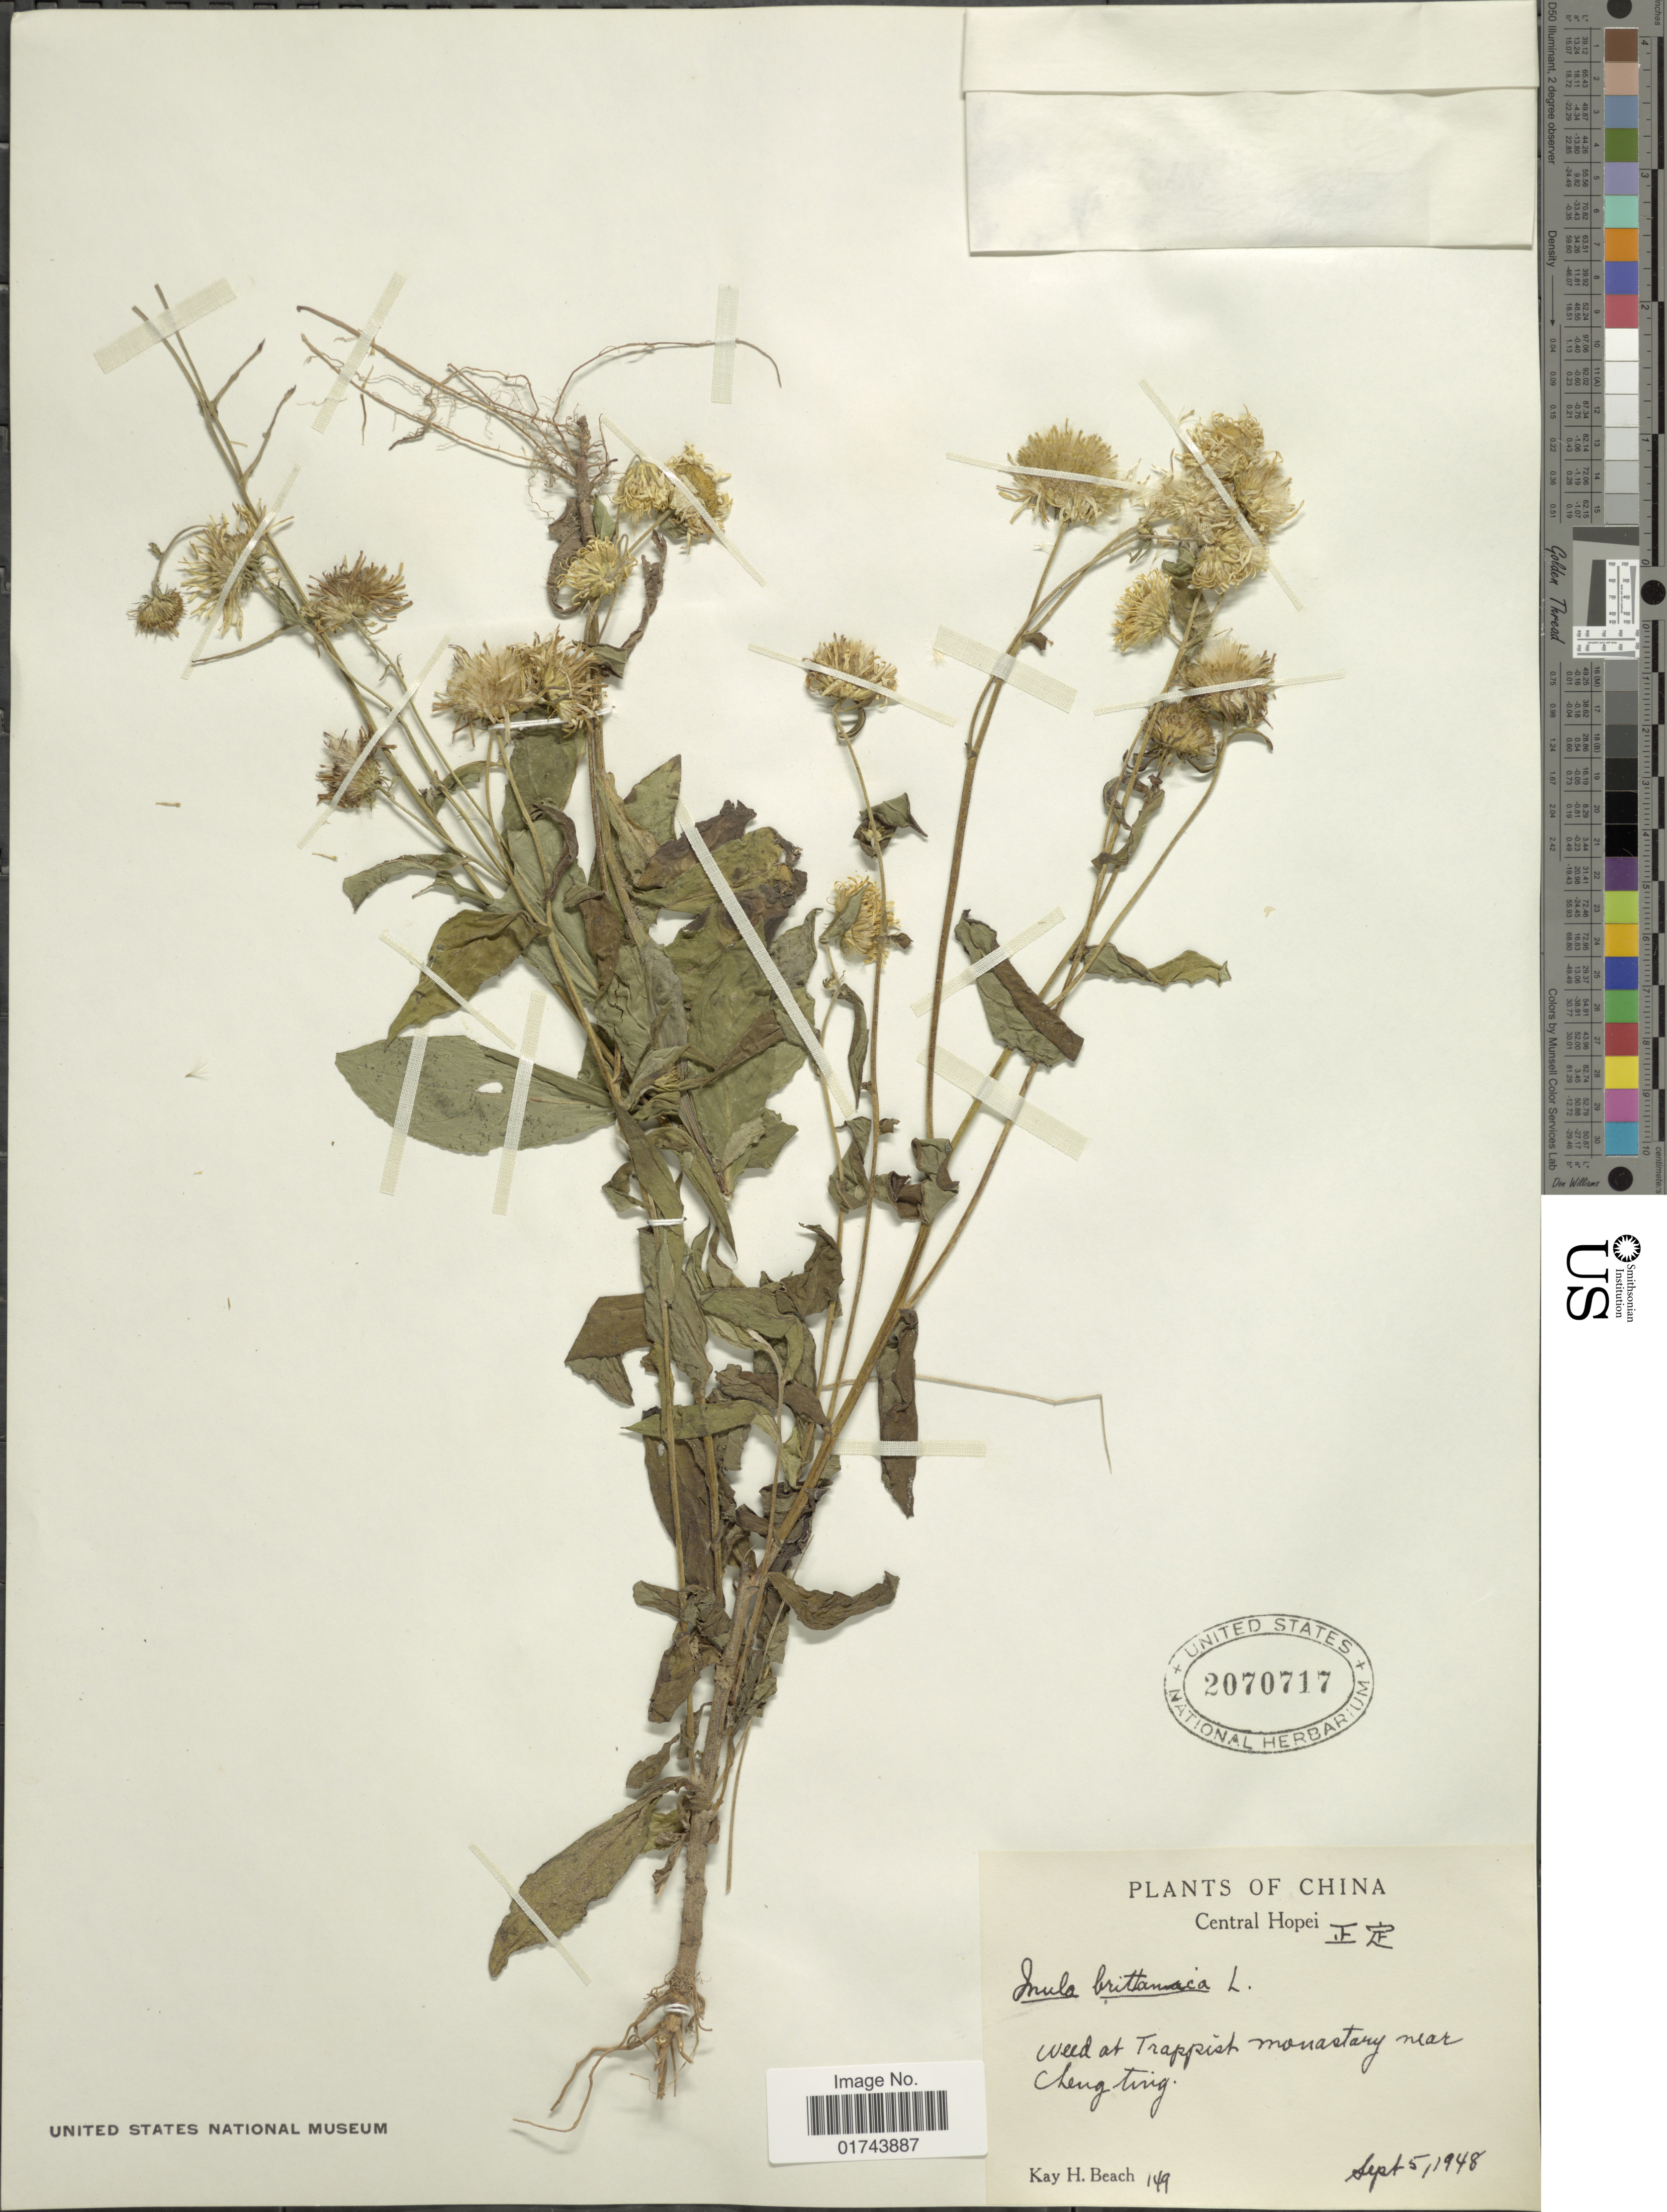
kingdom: Plantae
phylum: Tracheophyta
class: Magnoliopsida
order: Asterales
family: Asteraceae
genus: Inula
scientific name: Inula britannica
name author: L.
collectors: K. H. Beach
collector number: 149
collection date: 1948-09-05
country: China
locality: Central Hopei, weed at Trappish monastary near Cheng Ting, Central Hopei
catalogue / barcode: US 2070717